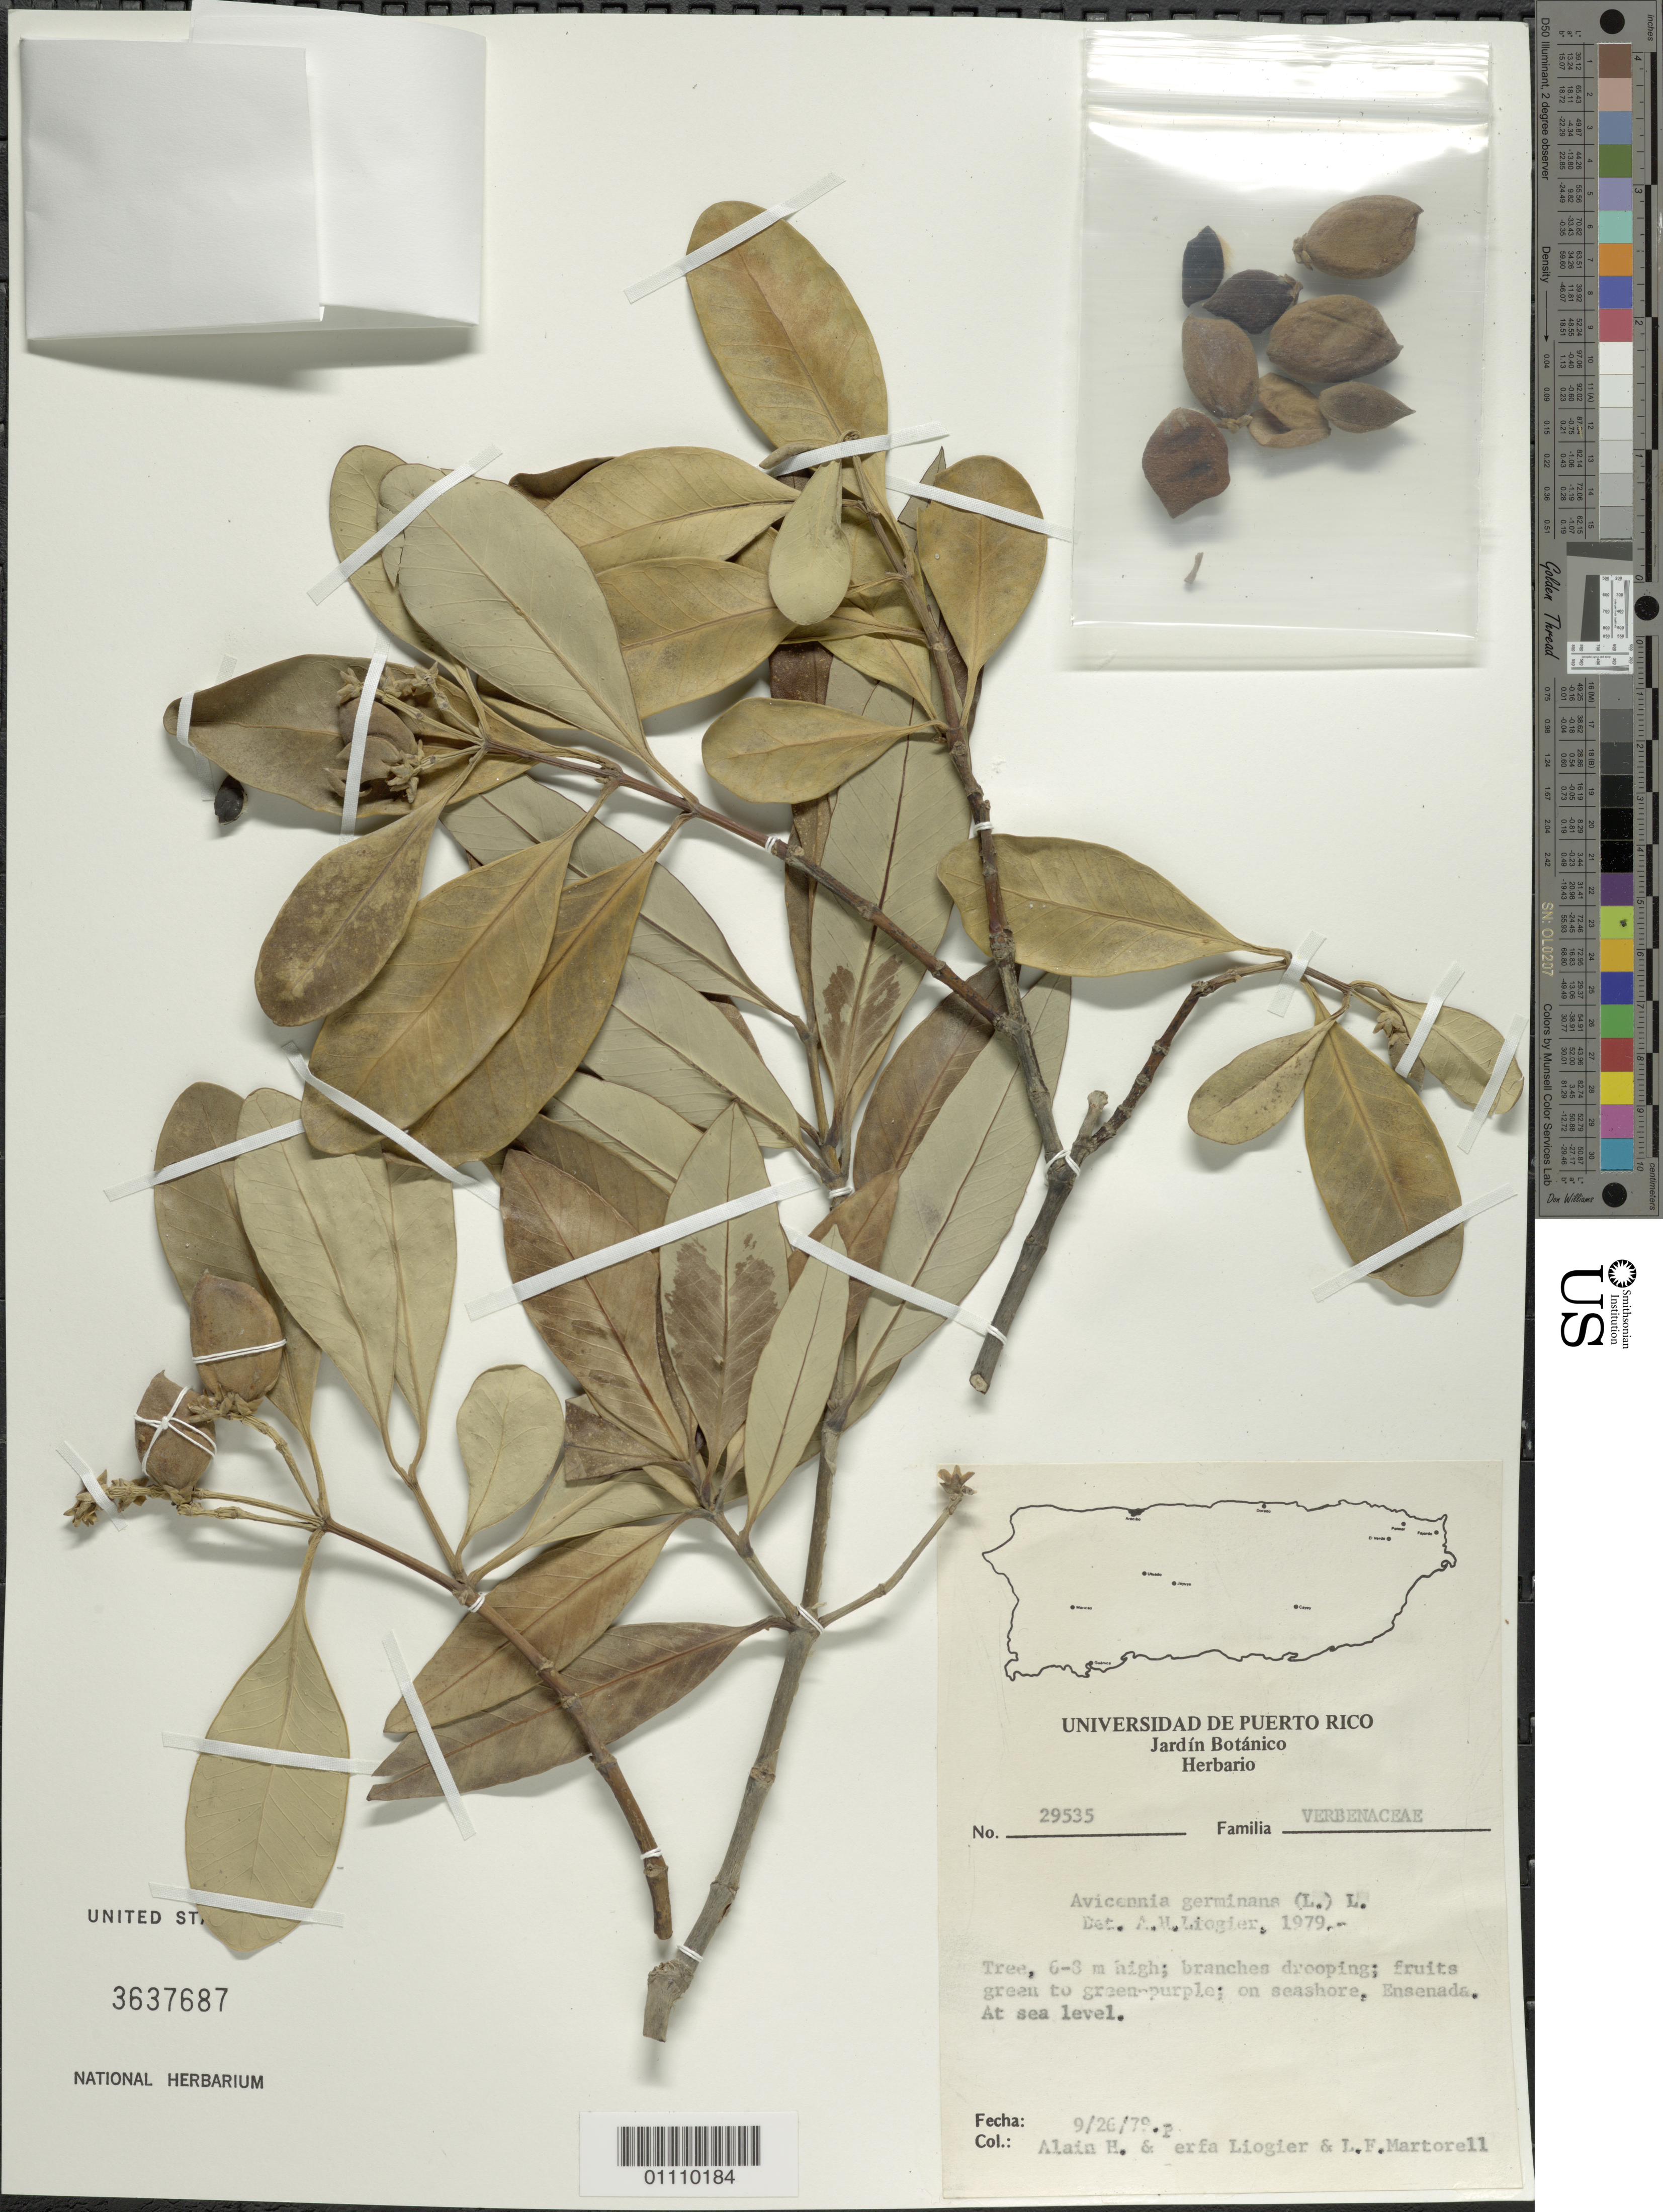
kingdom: Plantae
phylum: Tracheophyta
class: Magnoliopsida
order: Lamiales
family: Acanthaceae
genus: Avicennia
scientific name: Avicennia germinans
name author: (L.) L.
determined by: Liogier, Alain H.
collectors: A. H. Liogier, M. P. Liogier & L. Martorell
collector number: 29535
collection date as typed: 26 Sep 1979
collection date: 1979-09-26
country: Puerto Rico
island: Puerto Rico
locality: Ensenada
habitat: On seashore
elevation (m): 0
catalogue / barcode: US 3637687